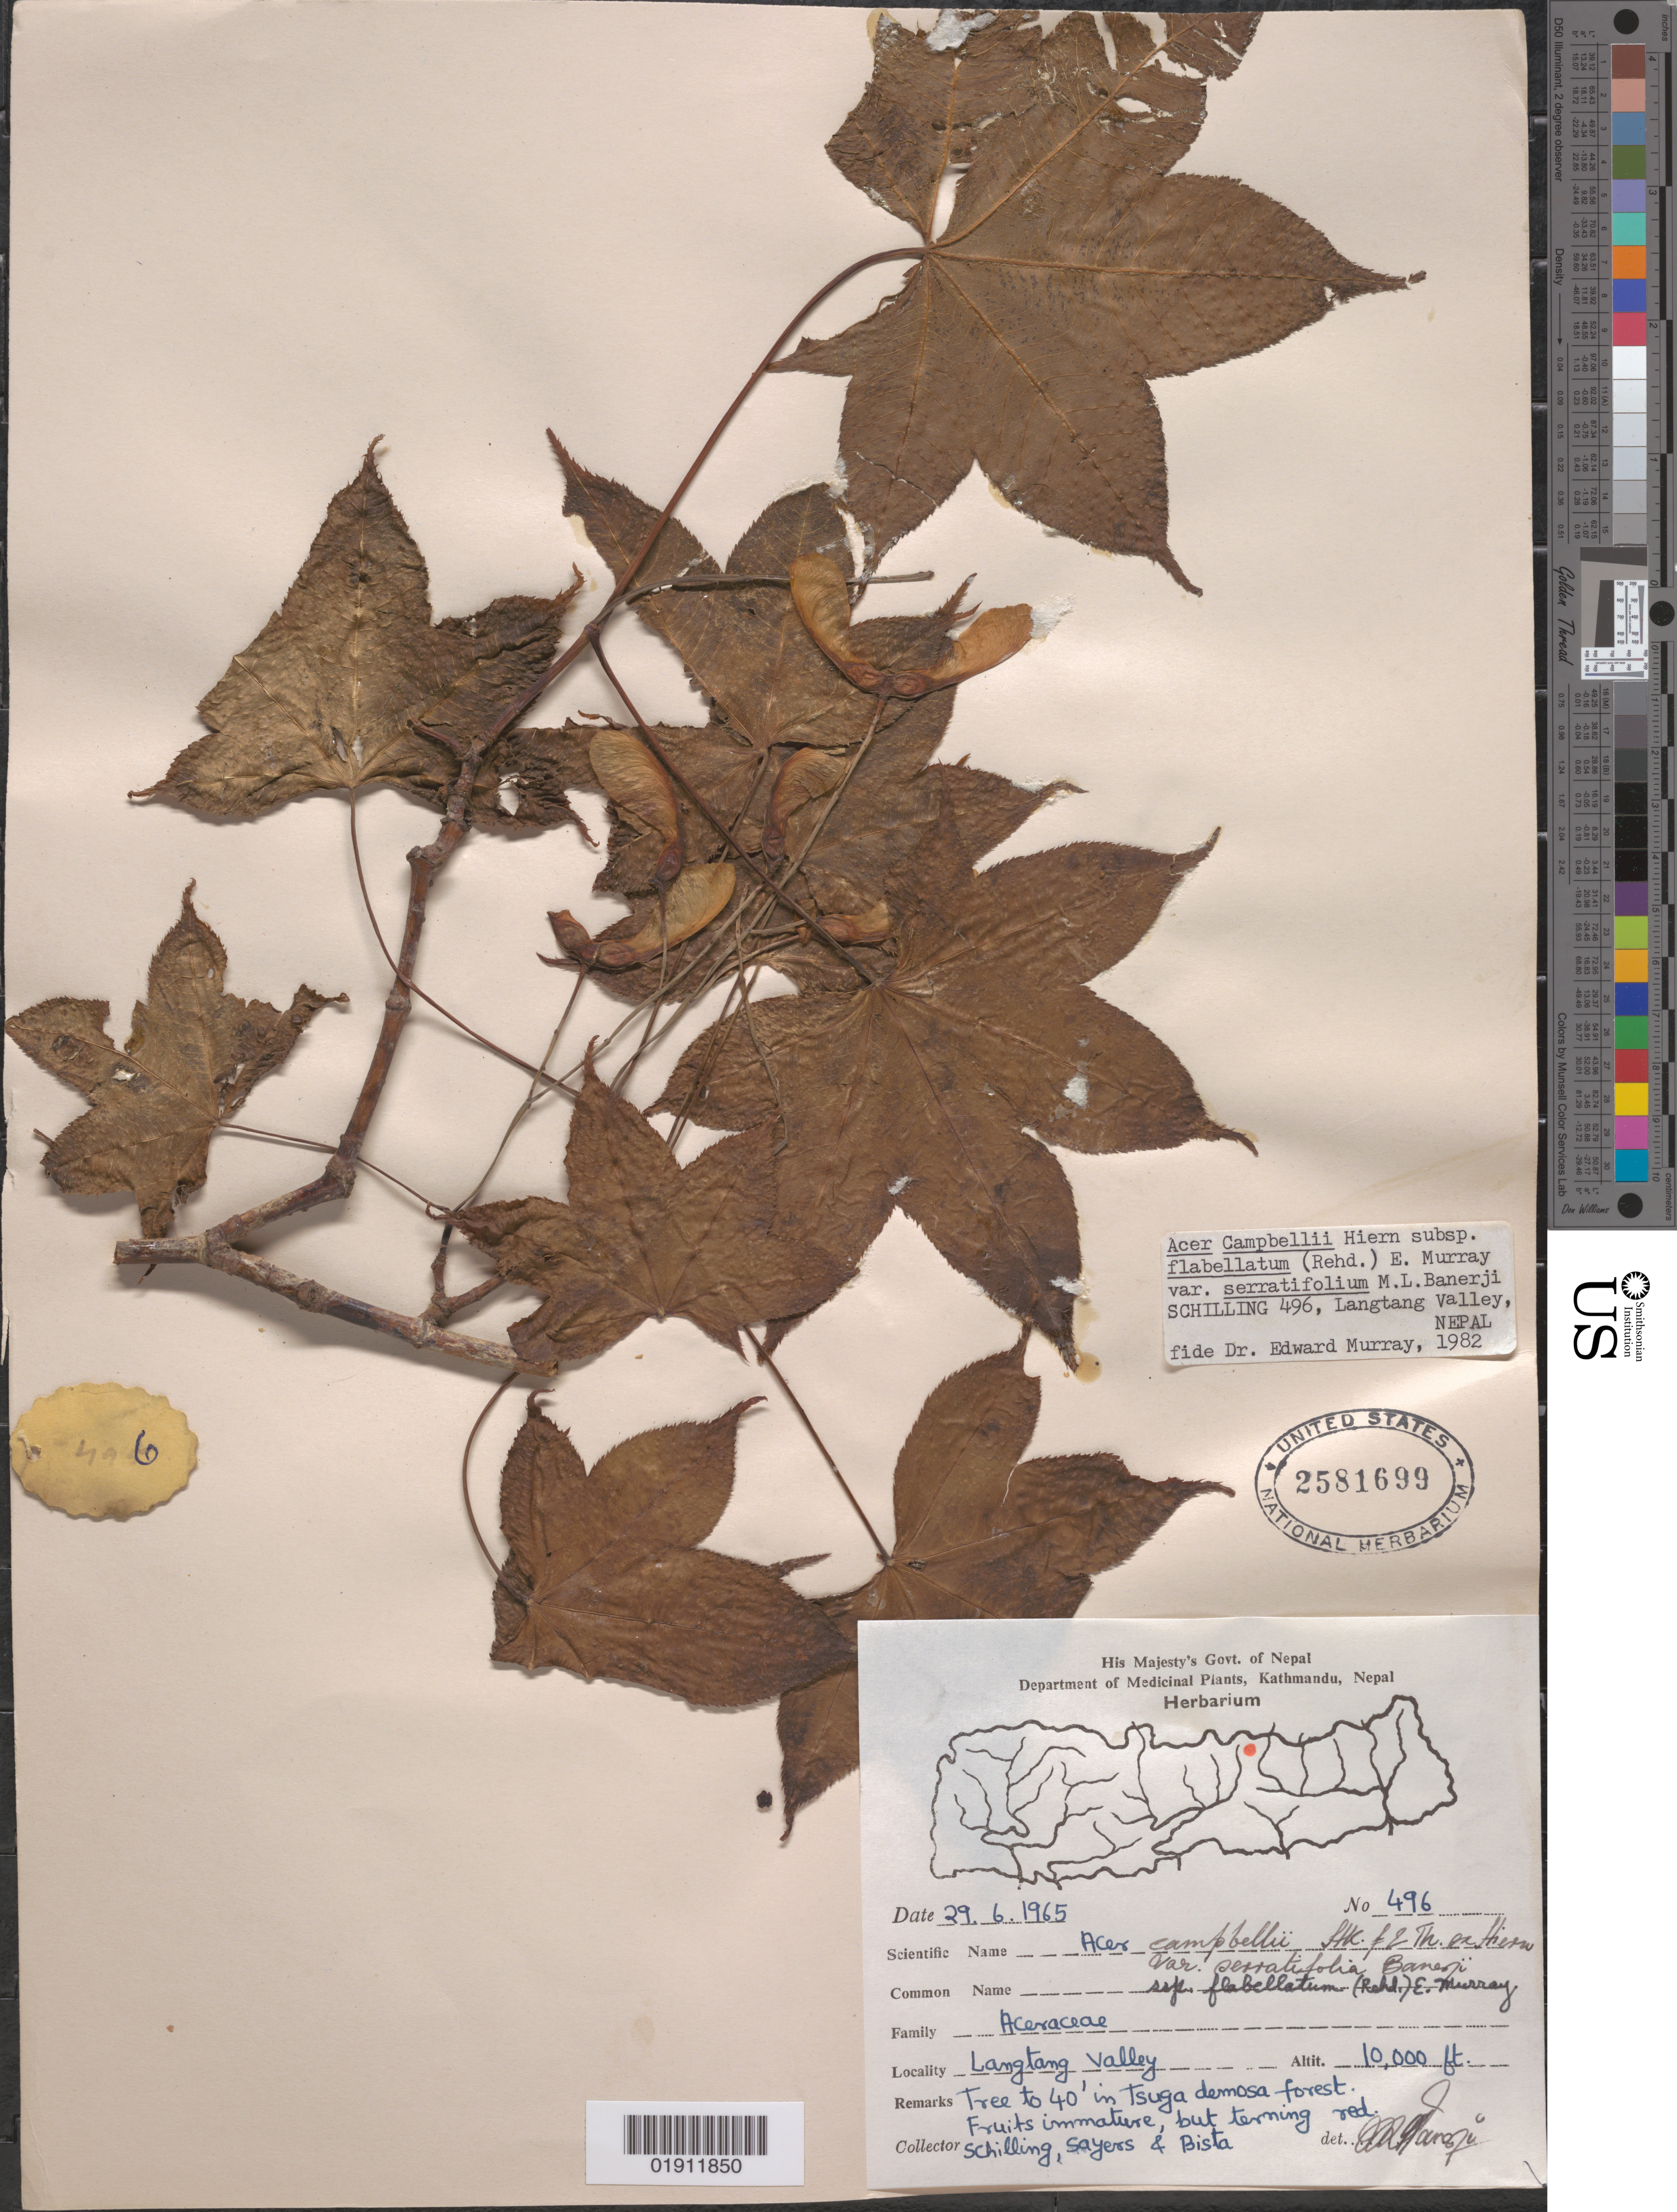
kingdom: Plantae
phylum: Tracheophyta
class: Magnoliopsida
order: Sapindales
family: Sapindaceae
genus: Acer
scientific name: Acer campbellii subsp. flabellatum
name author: (Rehder) A.E. Murray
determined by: Murray, Edward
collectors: Schilling, --, -. Sayers & -. Bista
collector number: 496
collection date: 1965-06-29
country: Nepal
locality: Lantang Valley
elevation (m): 3048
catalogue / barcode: US 2581699